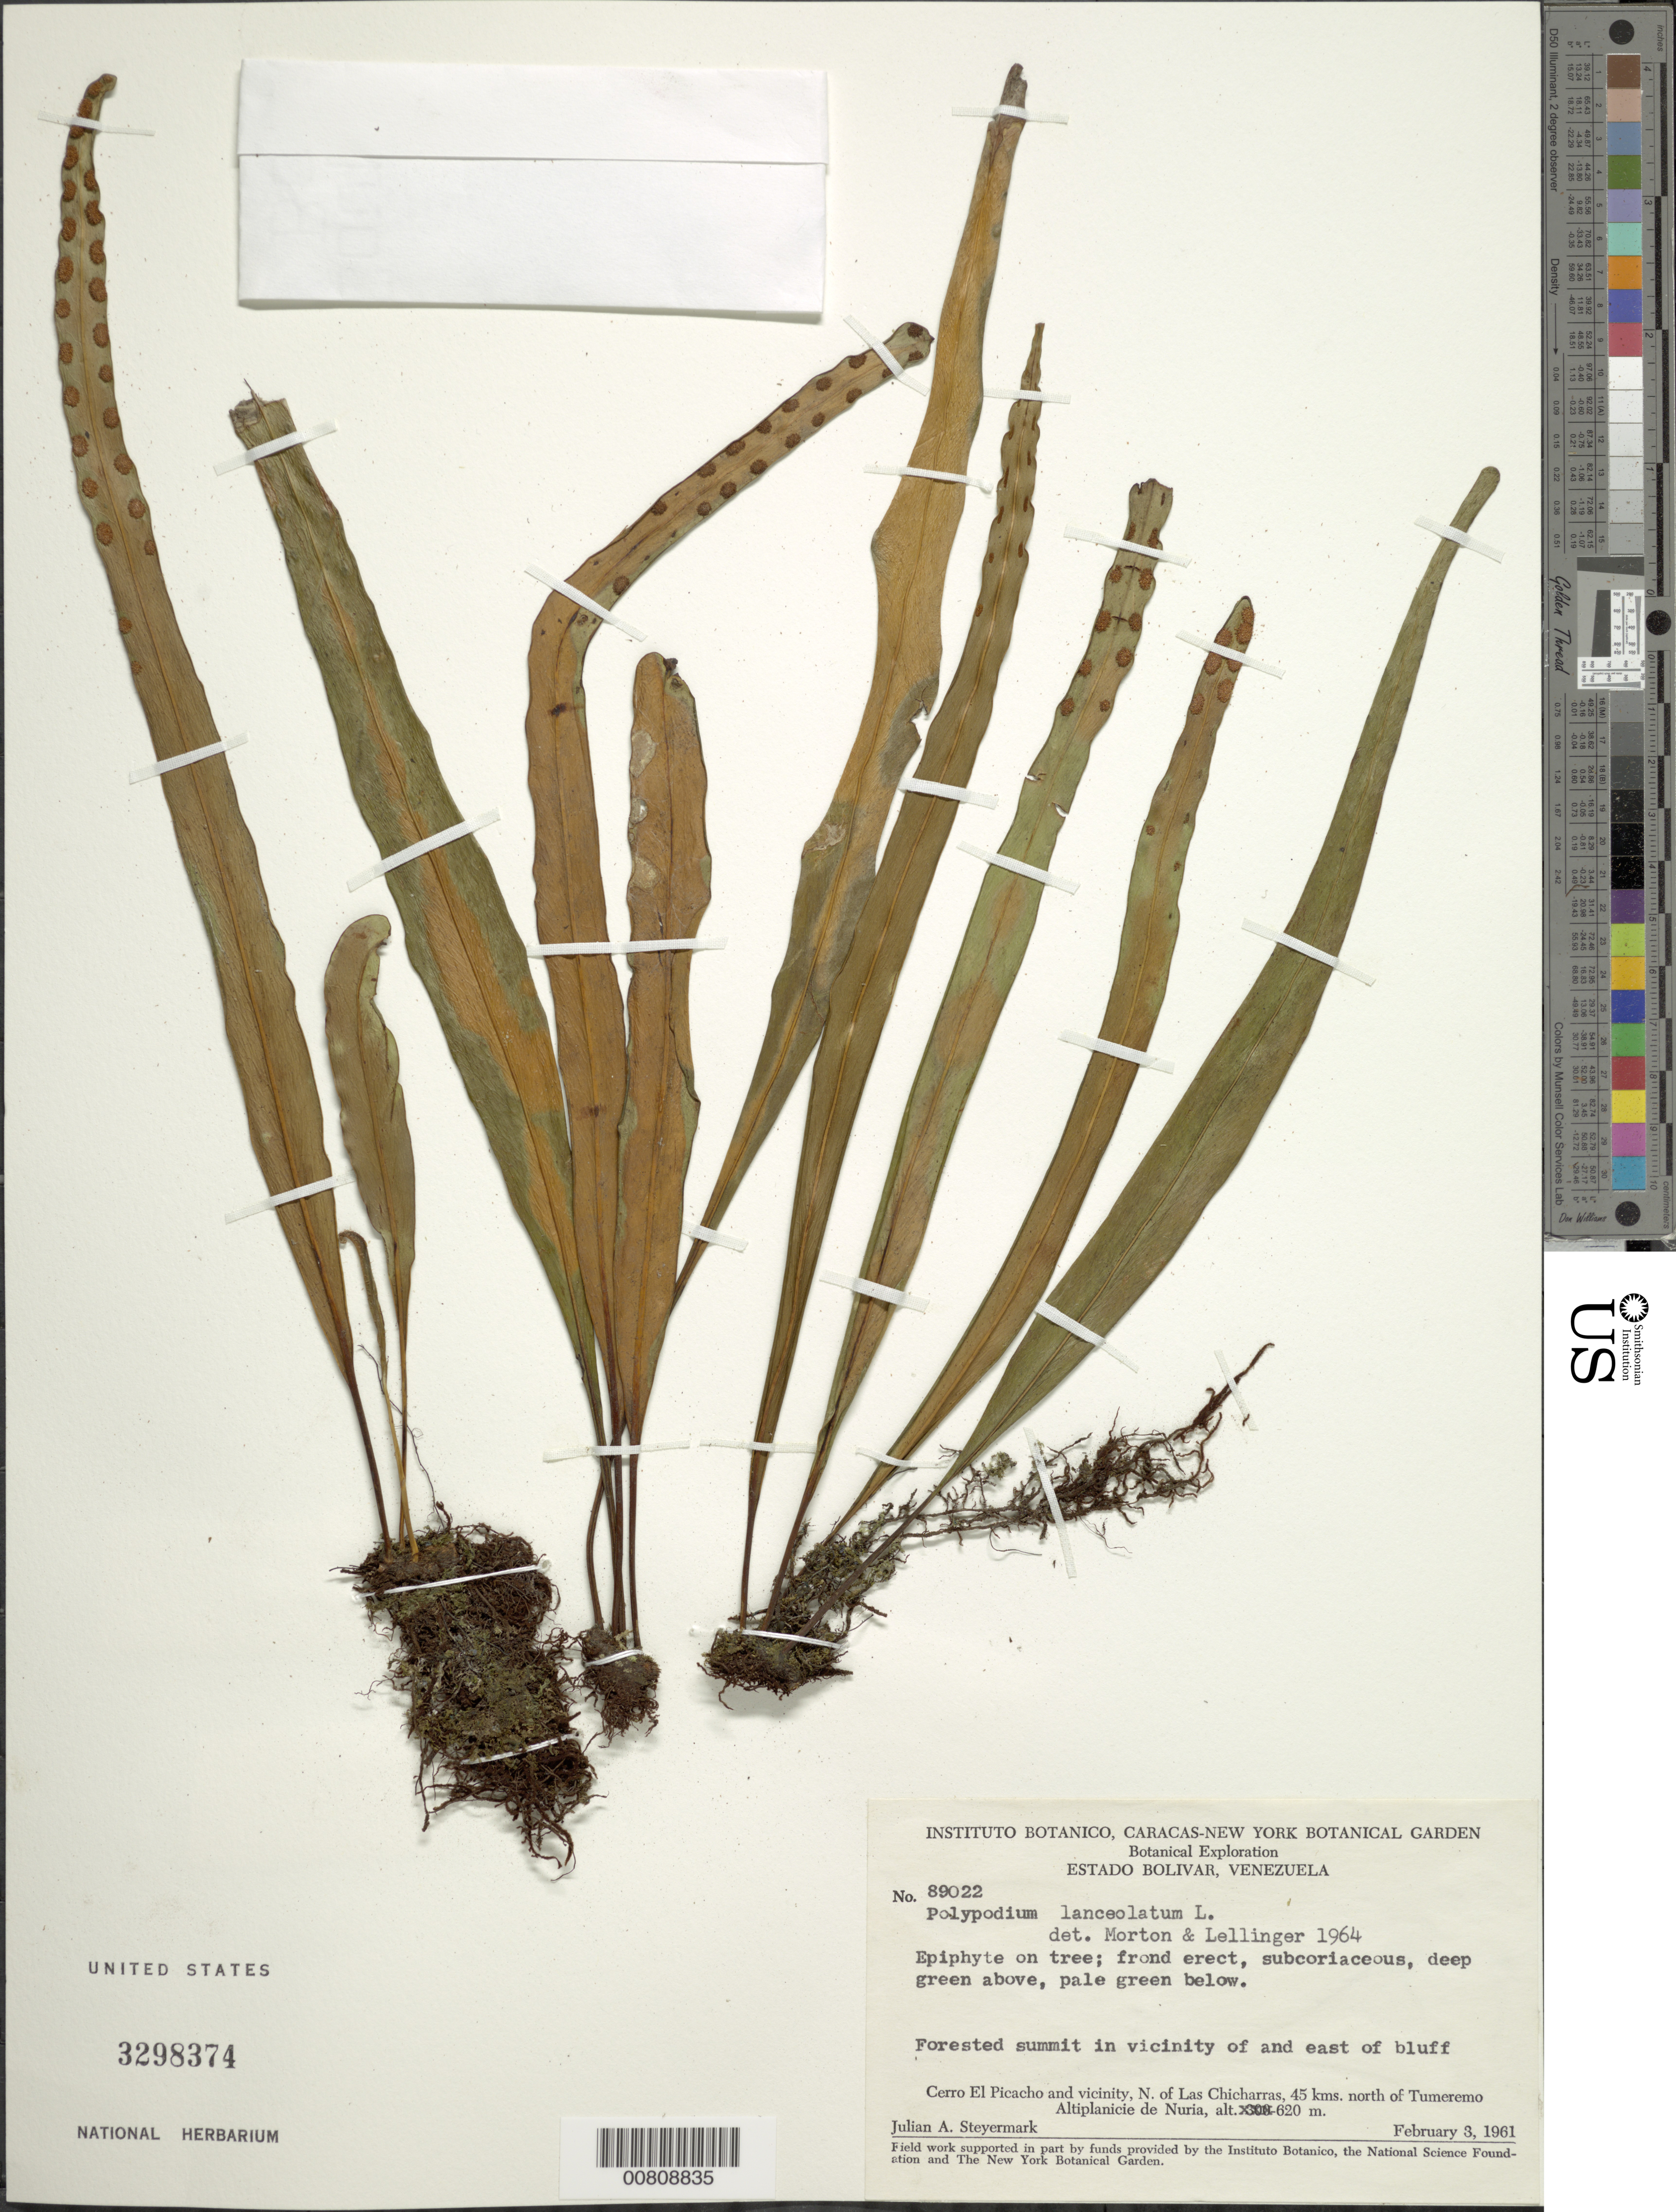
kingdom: Plantae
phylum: Tracheophyta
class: Polypodiopsida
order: Polypodiales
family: Polypodiaceae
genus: Pleopeltis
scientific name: Pleopeltis macrocarpa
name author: (Bory ex Willd.) Kaulf.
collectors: J. Steyermark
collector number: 89022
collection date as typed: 3-Feb-61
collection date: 1961-02-03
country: Venezuela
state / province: Bolívar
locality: Cerro El Picacho, N of Las Chicharras, 45 km N of Tumeremo, Altiplanicie de Nuria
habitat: Forested summit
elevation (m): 620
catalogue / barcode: US 3298374